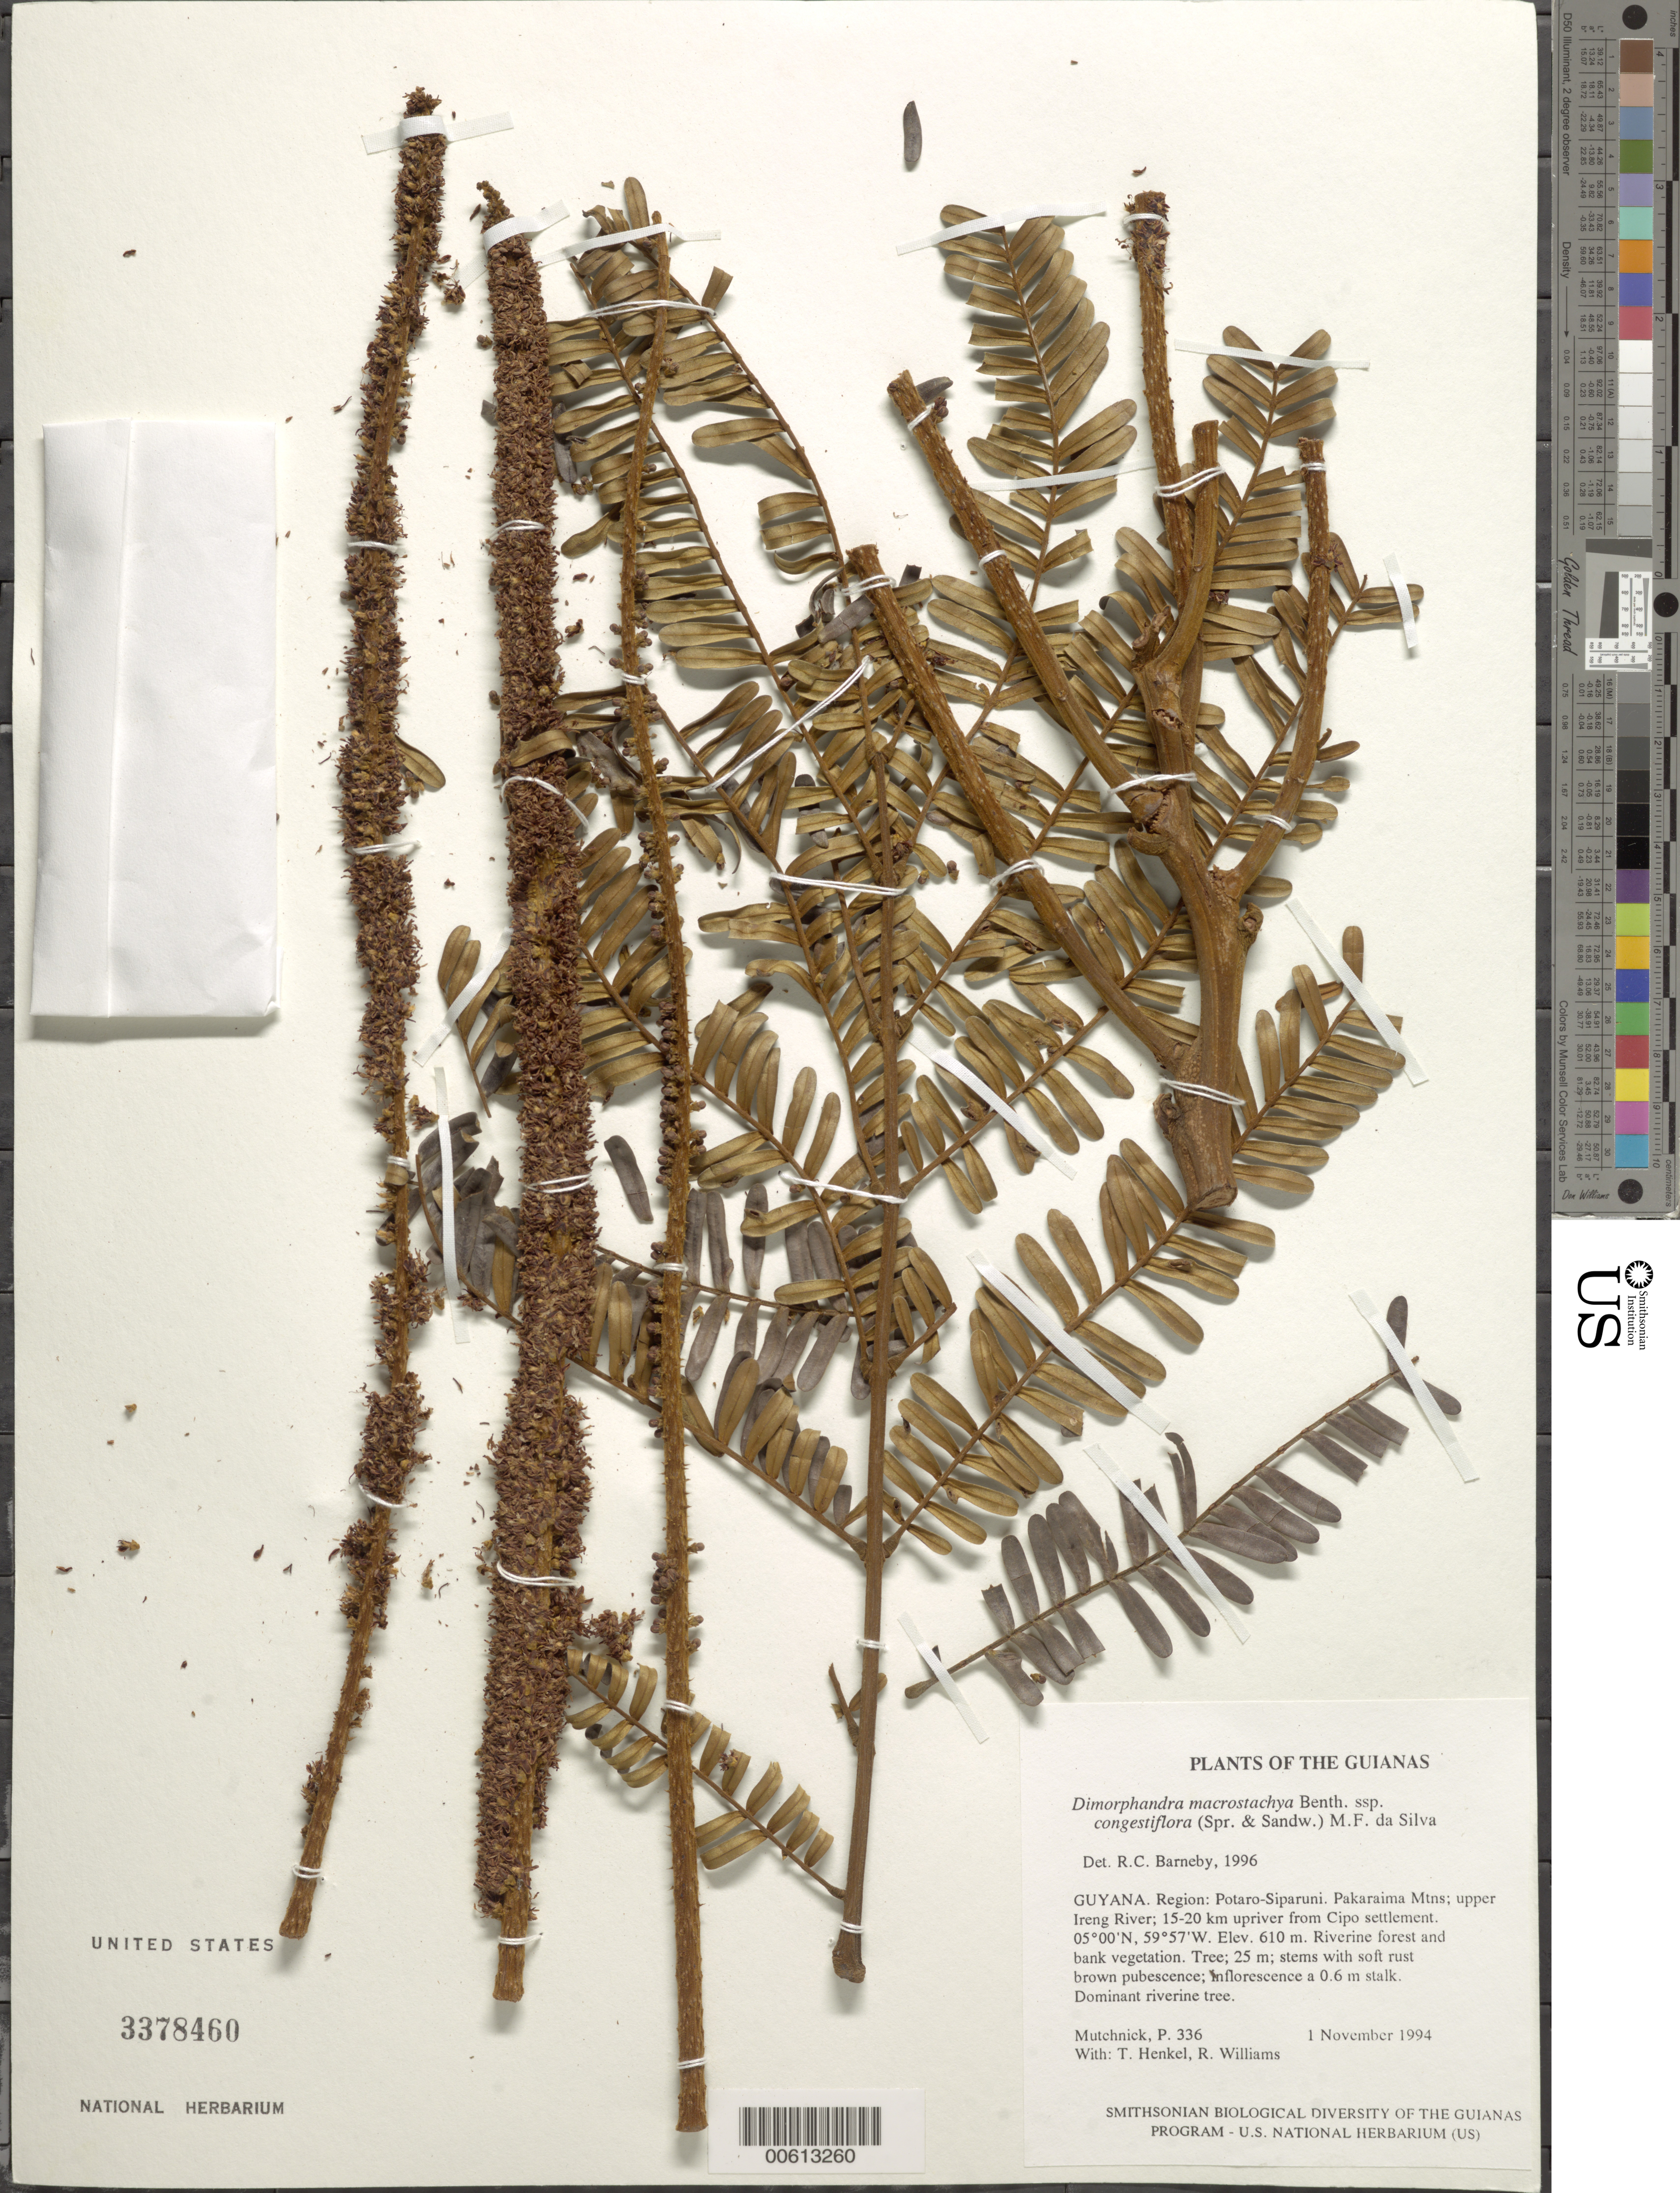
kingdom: Plantae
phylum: Tracheophyta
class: Magnoliopsida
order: Fabales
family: Fabaceae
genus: Dimorphandra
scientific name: Dimorphandra macrostachya subsp. congestiflora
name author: (Sprague & Sandwith) M.F. Silva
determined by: Barneby, Rupert C., (NY)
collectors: P. Mutchnick, T. Henkel & R. Williams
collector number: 336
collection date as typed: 1 November 1994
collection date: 1994-11-01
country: Guyana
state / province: Potaro-Siparuni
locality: Pakaraima Mtns; upper Ireng River; 15-20 km upriver from Cipo settlement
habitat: Riverine forest and bank vegetation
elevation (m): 610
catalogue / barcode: US 3378460